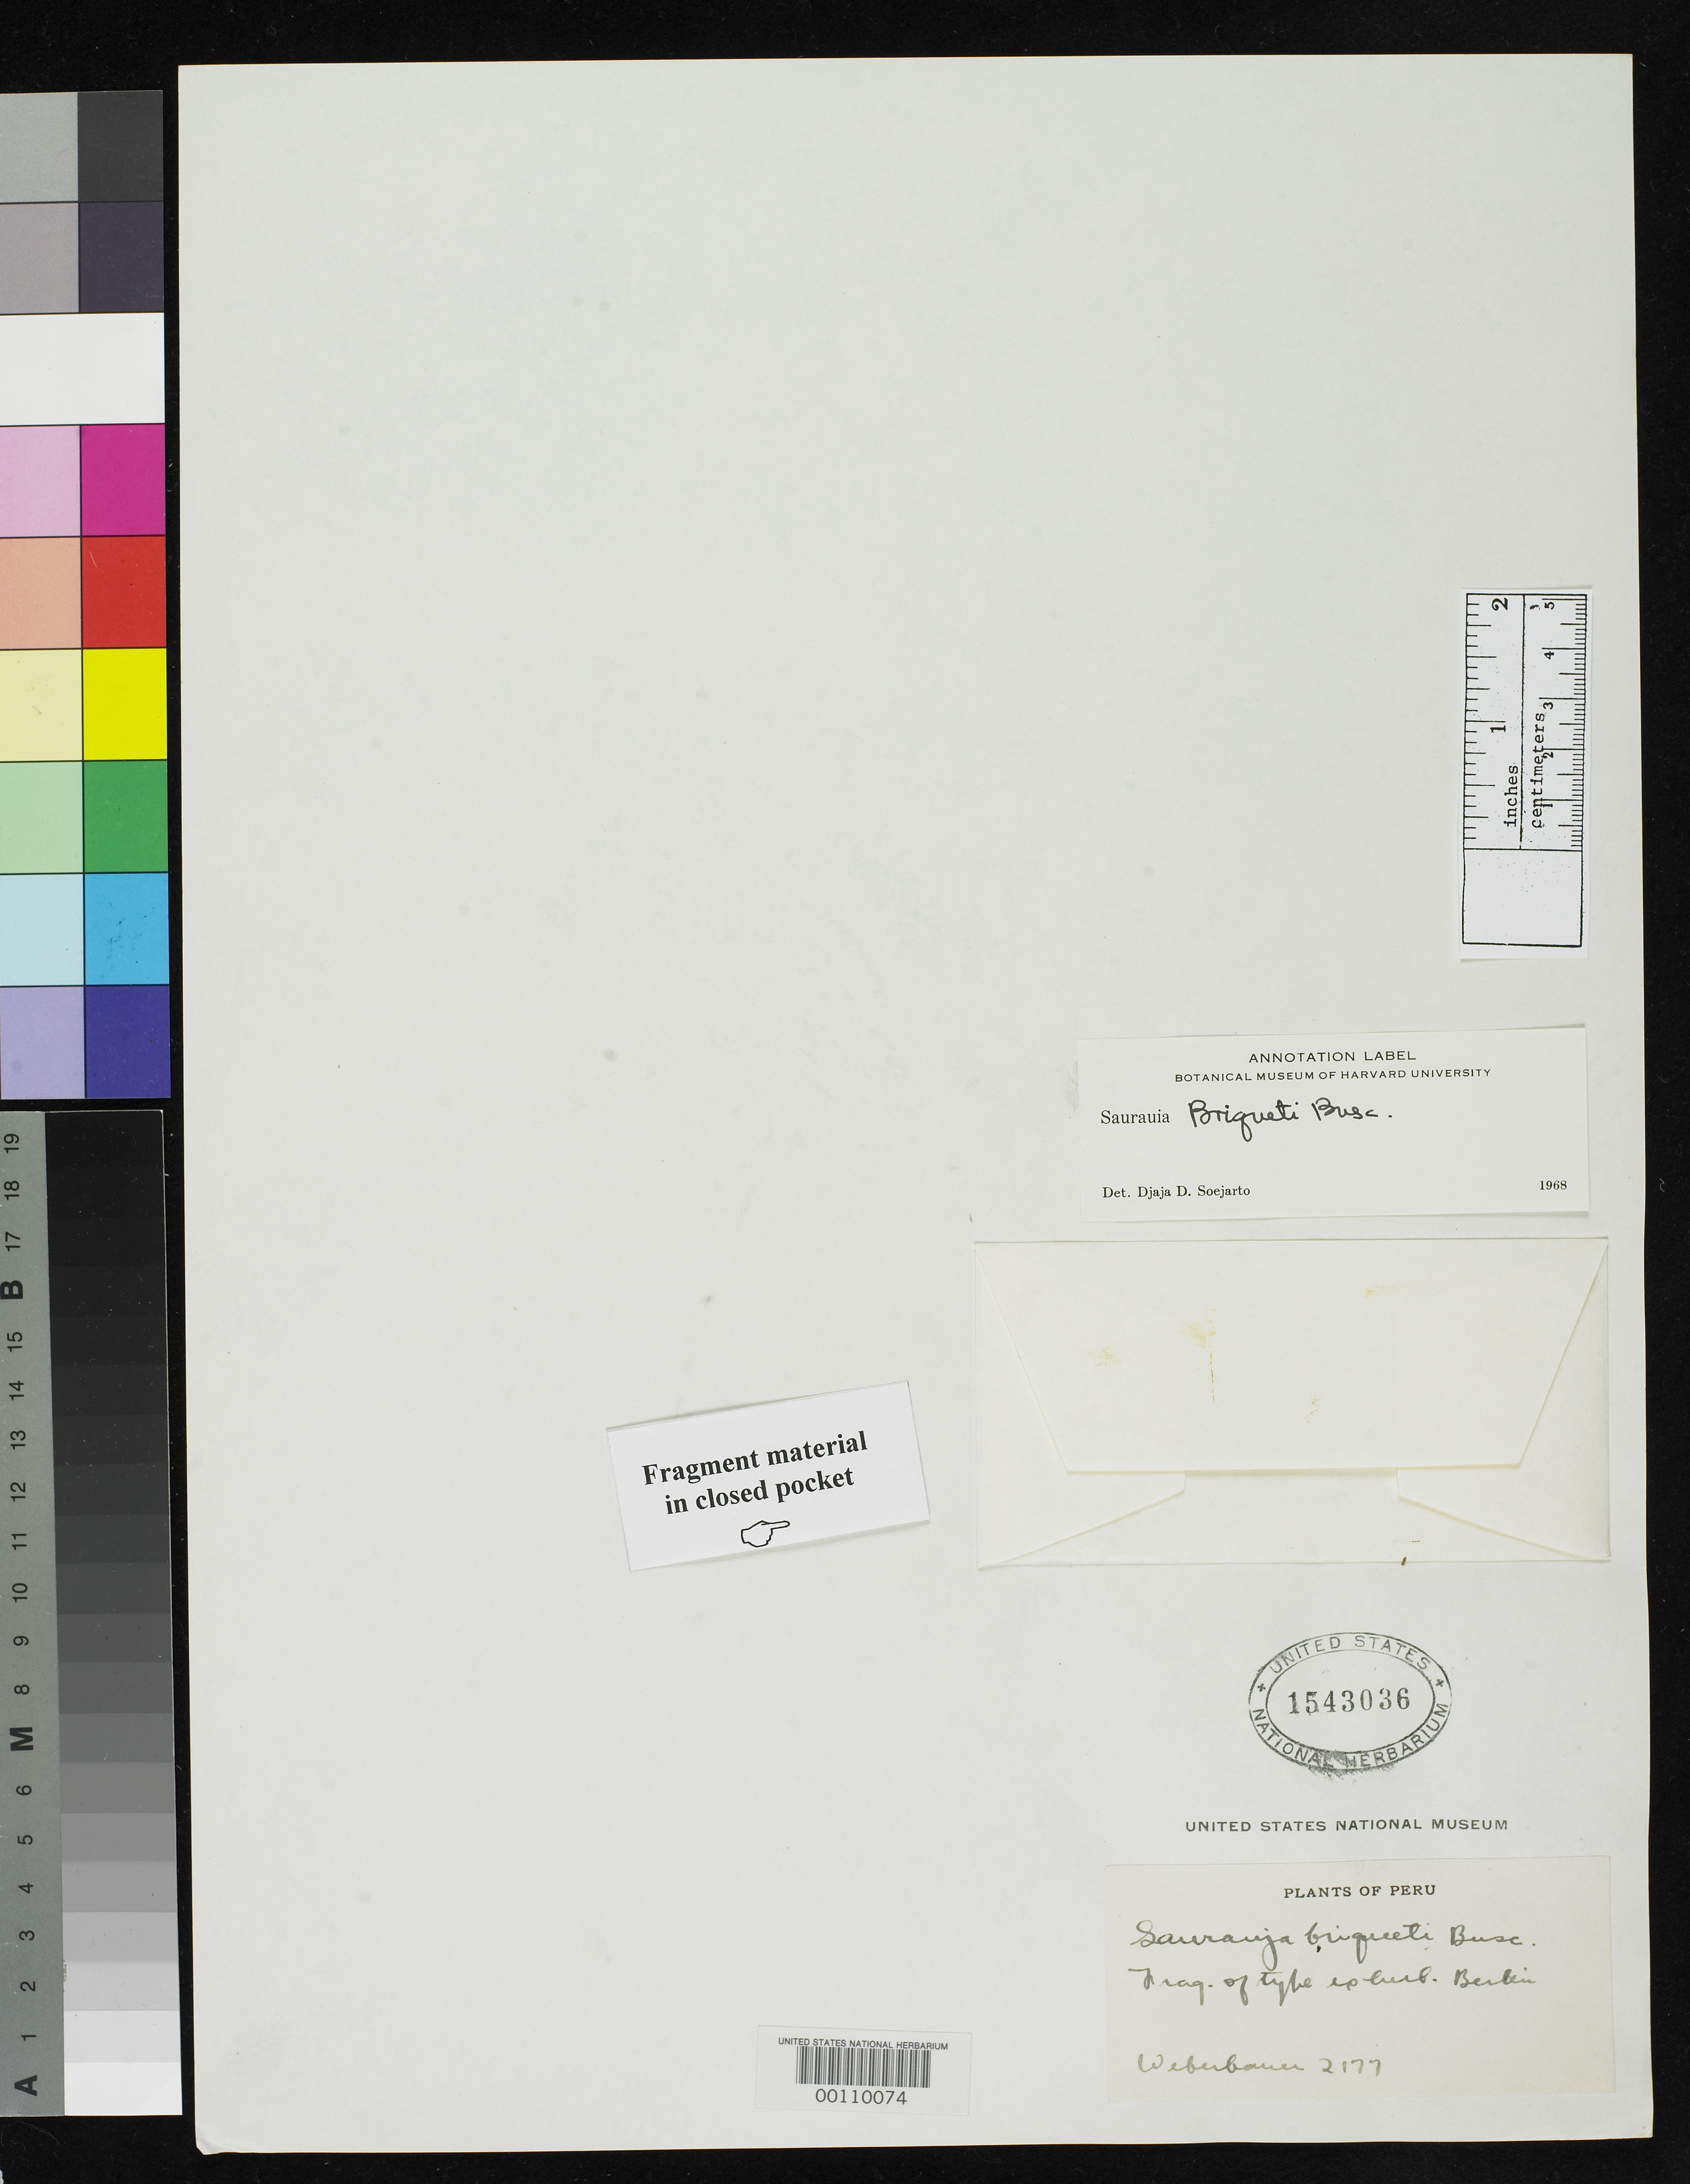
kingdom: Plantae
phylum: Tracheophyta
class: Magnoliopsida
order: Ericales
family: Actinidiaceae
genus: Saurauia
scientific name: Saurauia briquetii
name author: Buscal.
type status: Type Fragment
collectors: A. Weberbauer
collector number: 2177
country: Peru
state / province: San Martín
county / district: Mariscal Cáceres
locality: Rio Huallaga, margen Derecha del; Balsa Probana; dtto. Tocache Nuevo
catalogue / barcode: US 1543036